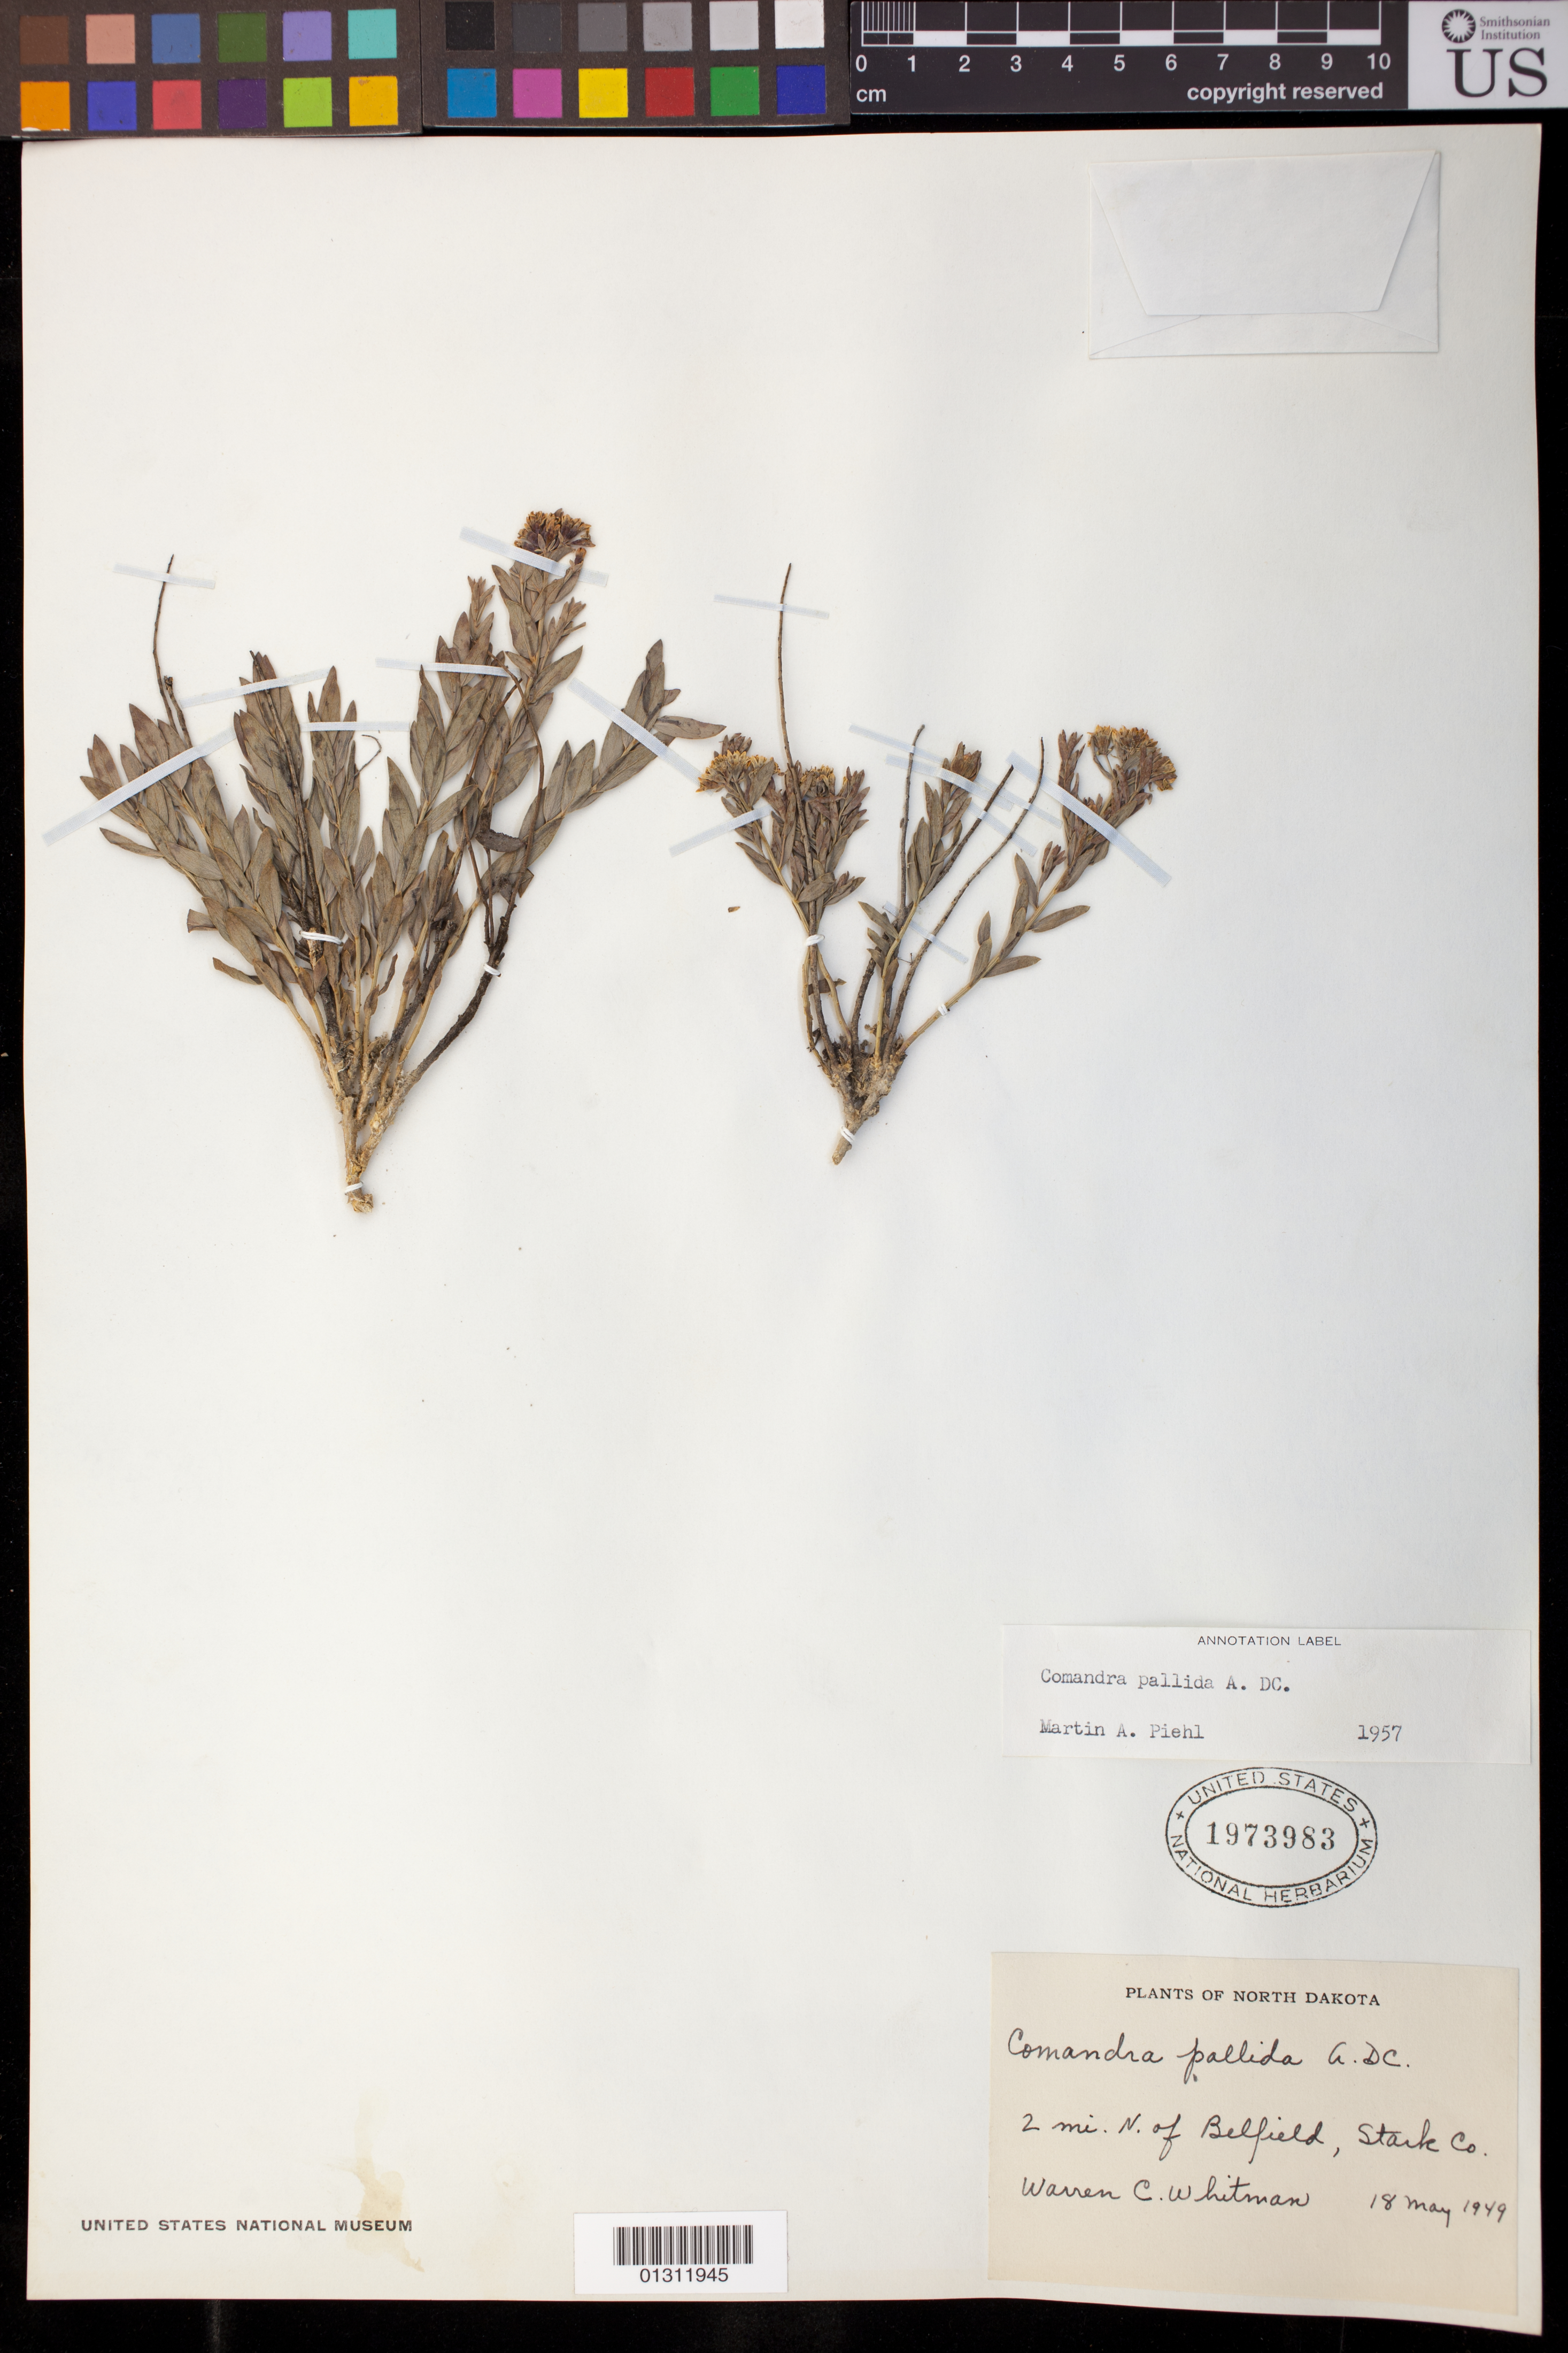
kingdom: Plantae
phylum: Tracheophyta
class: Magnoliopsida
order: Santalales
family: Comandraceae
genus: Comandra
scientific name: Comandra pallida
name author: A. DC.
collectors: W. Whitman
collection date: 1949-05-18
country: United States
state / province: North Dakota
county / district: Stark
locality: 2 mi. N. of Belfield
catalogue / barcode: US 1973983